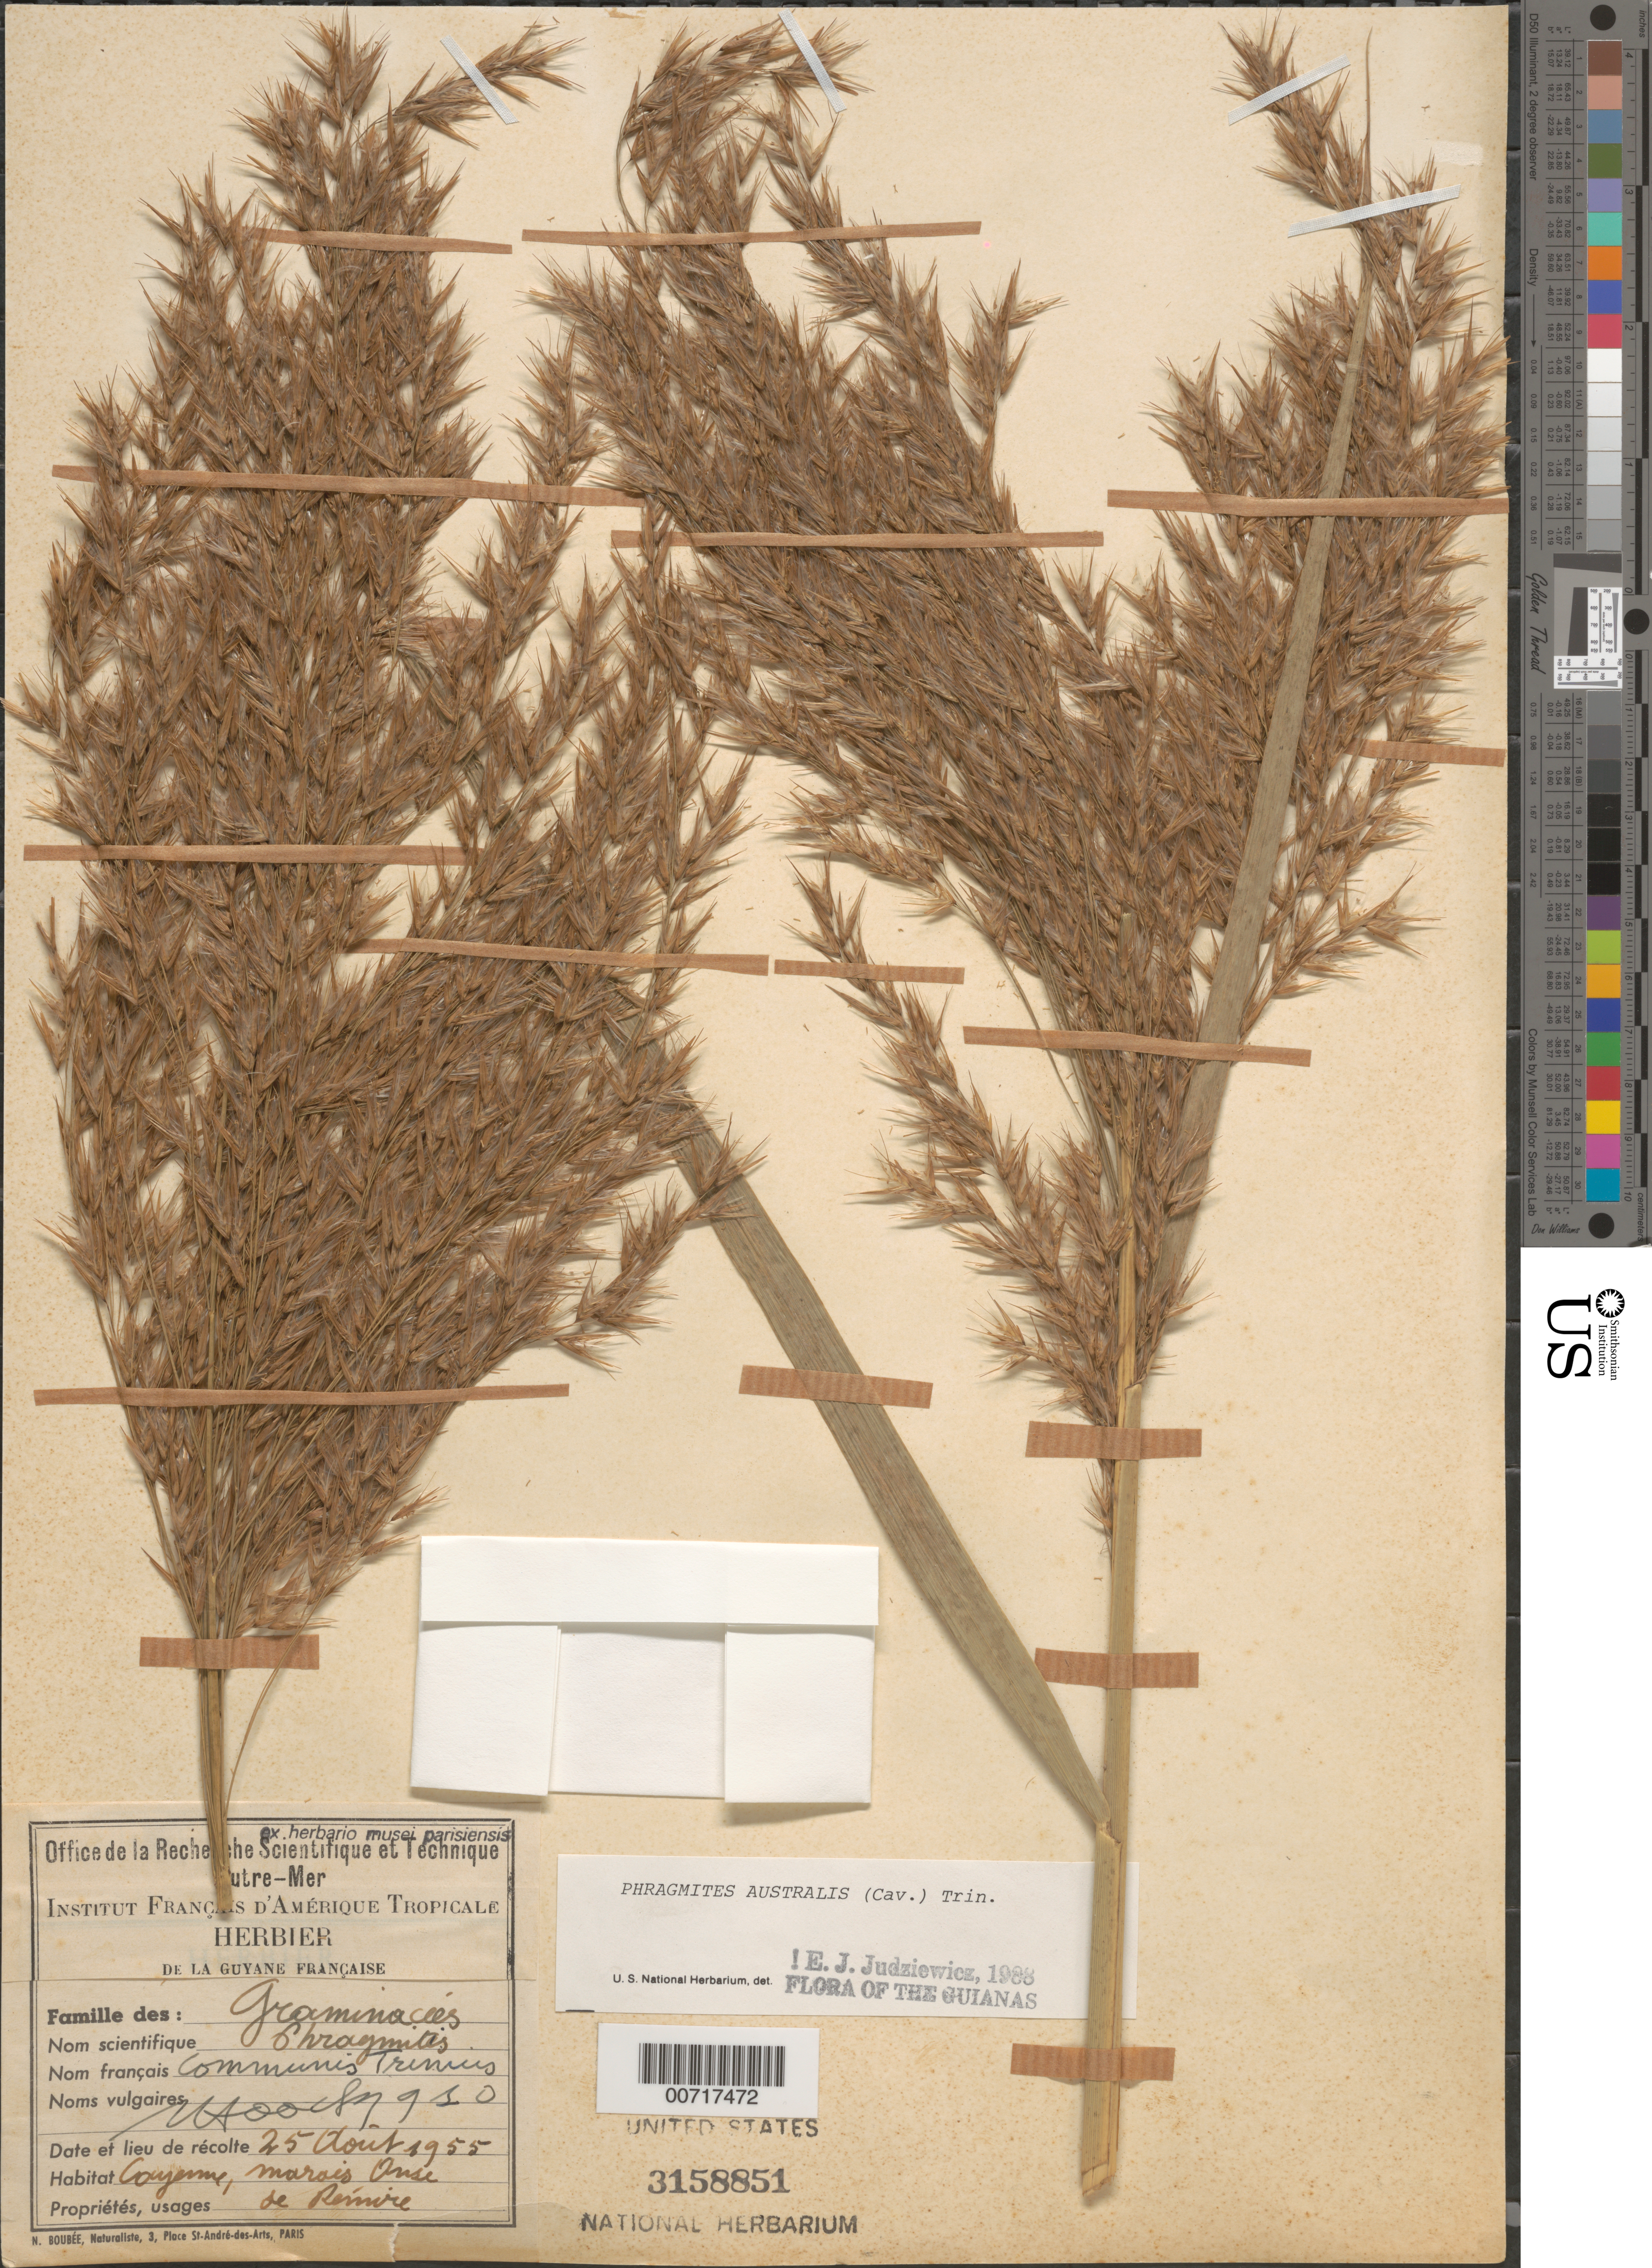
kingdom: Plantae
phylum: Tracheophyta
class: Liliopsida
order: Poales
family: Poaceae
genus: Phragmites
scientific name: Phragmites australis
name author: (Cav.) Trin. ex Steud.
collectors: J. Hoock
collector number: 910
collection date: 1955-08-25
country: French Guiana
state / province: Cayenne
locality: Marais Onse de Reínze. The Guianas.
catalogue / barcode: US 3158851